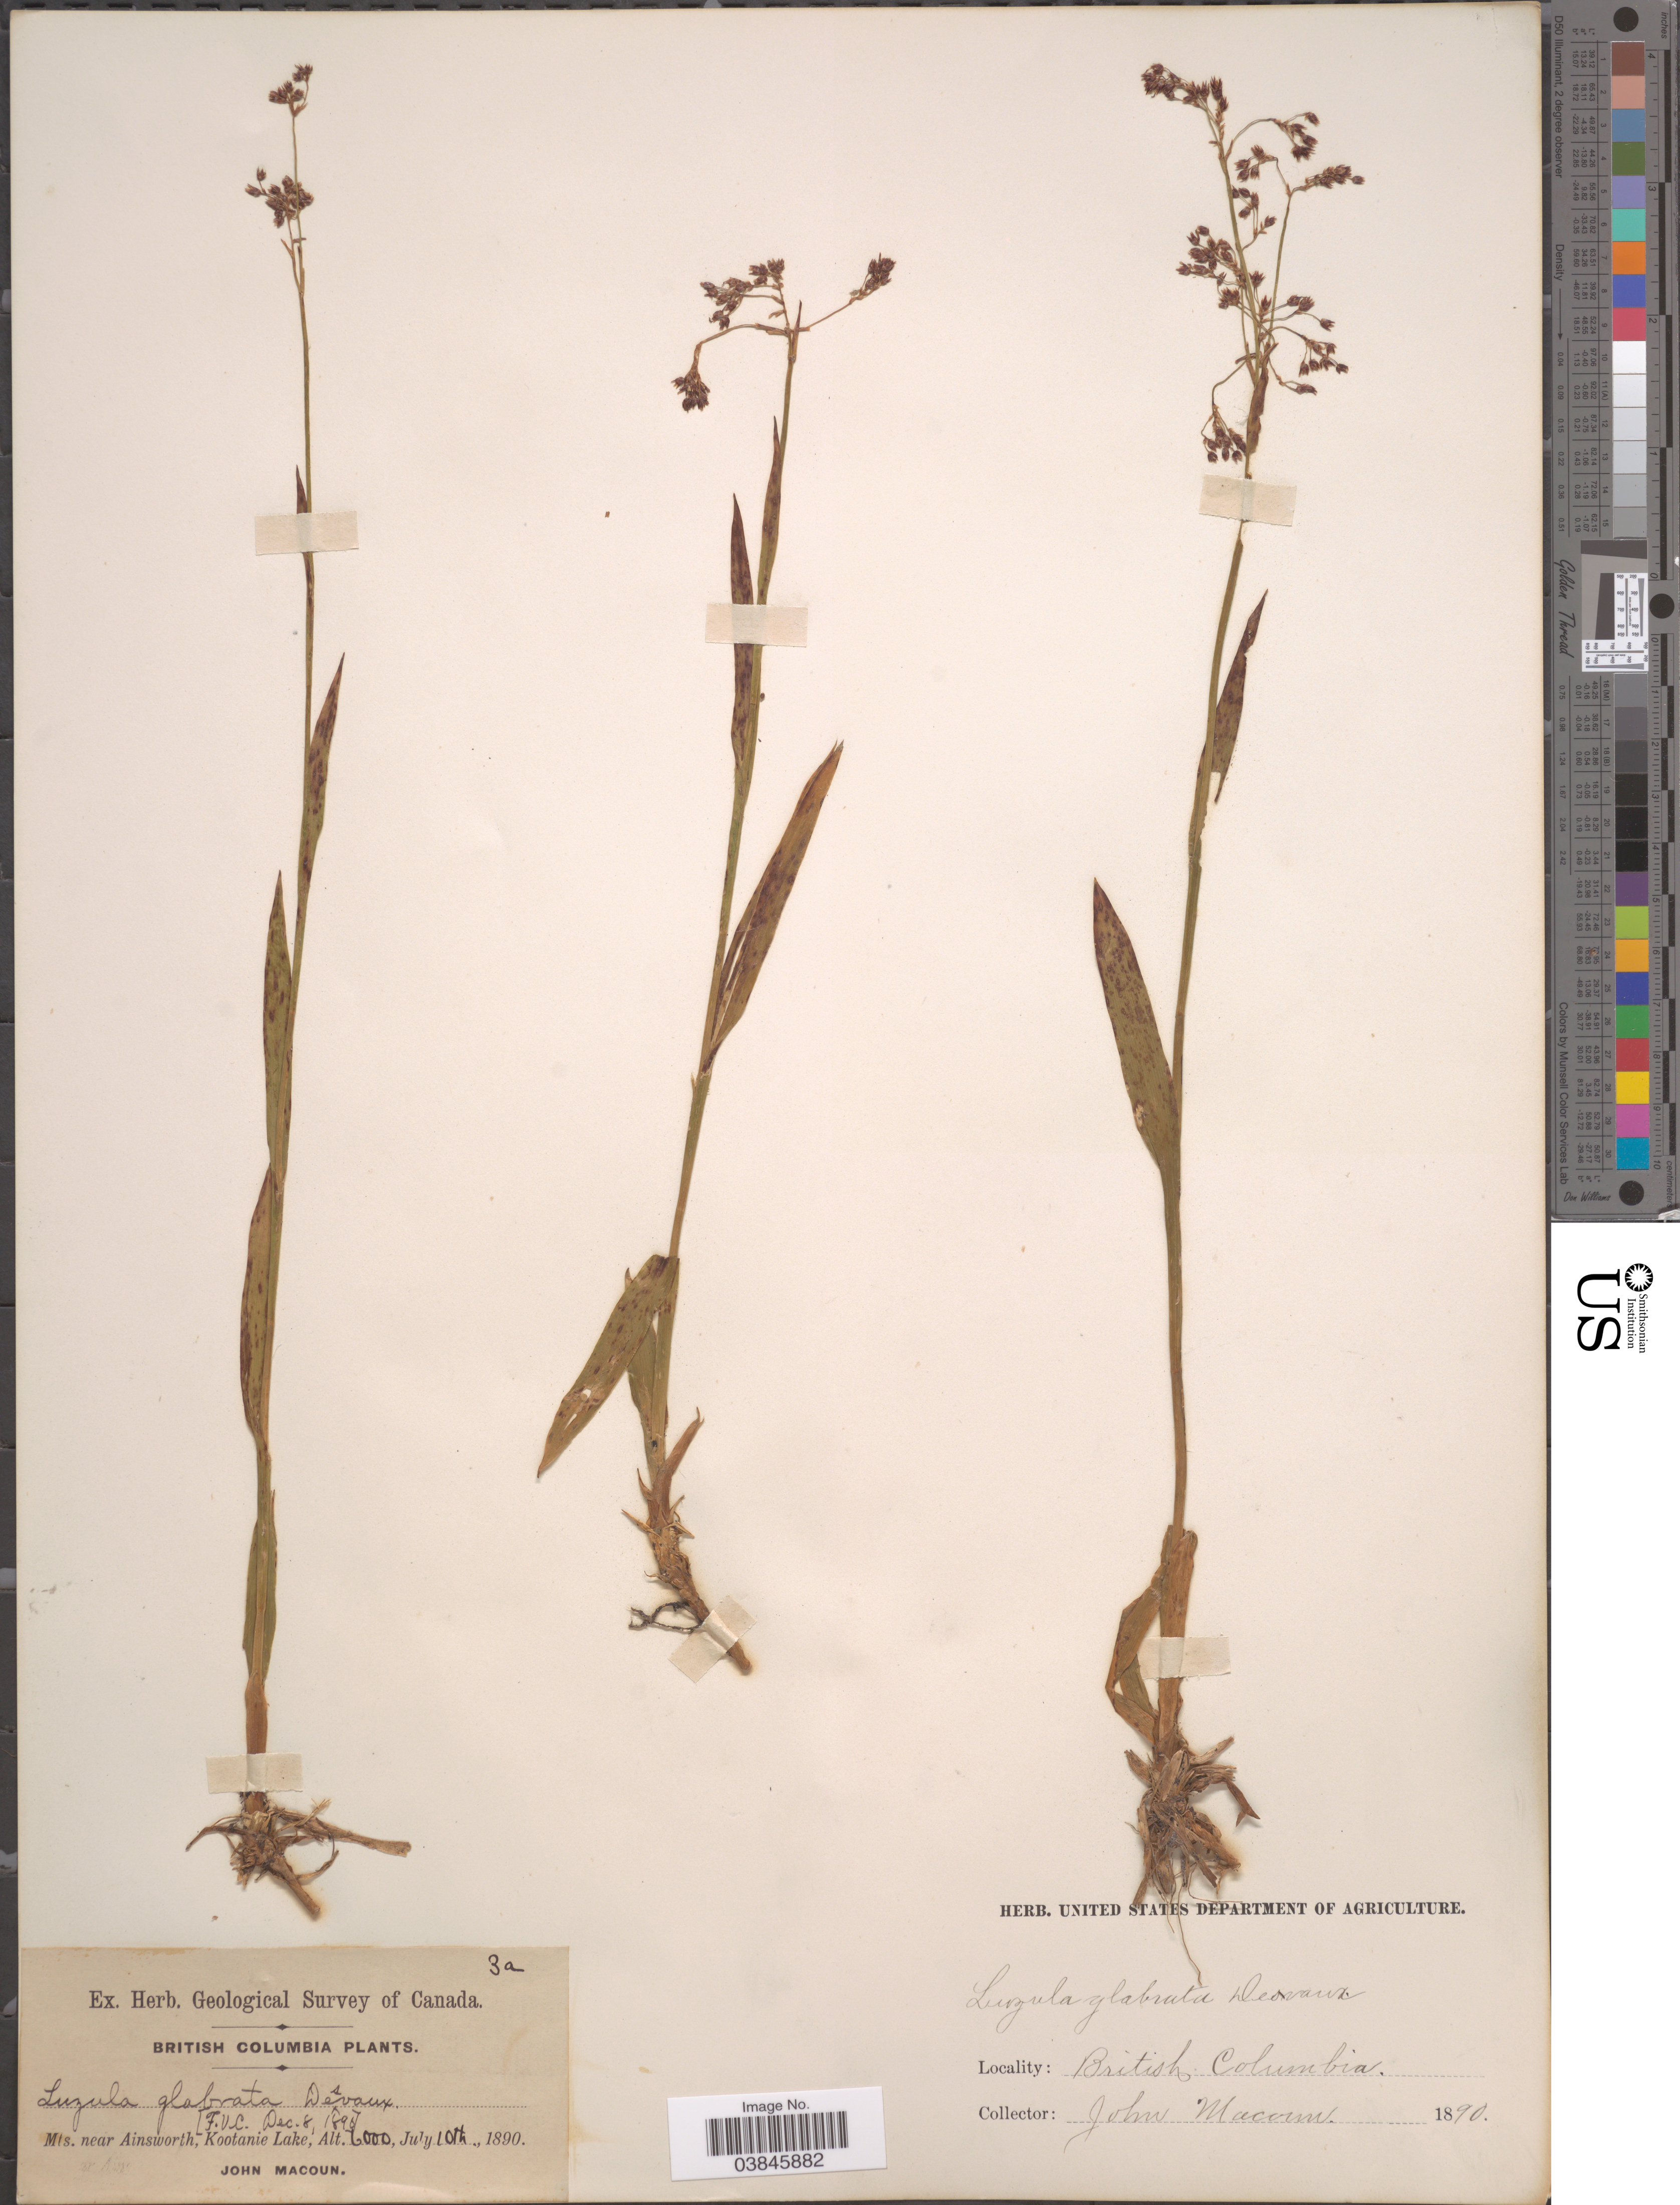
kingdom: Plantae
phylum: Tracheophyta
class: Liliopsida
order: Poales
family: Juncaceae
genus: Luzula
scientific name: Luzula glabrata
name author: (Hoppe) Desv.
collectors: J. Macoun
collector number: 3a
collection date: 1890-07-10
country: Canada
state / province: British Columbia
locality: Mts. near Ainsworth, kootanie lake.